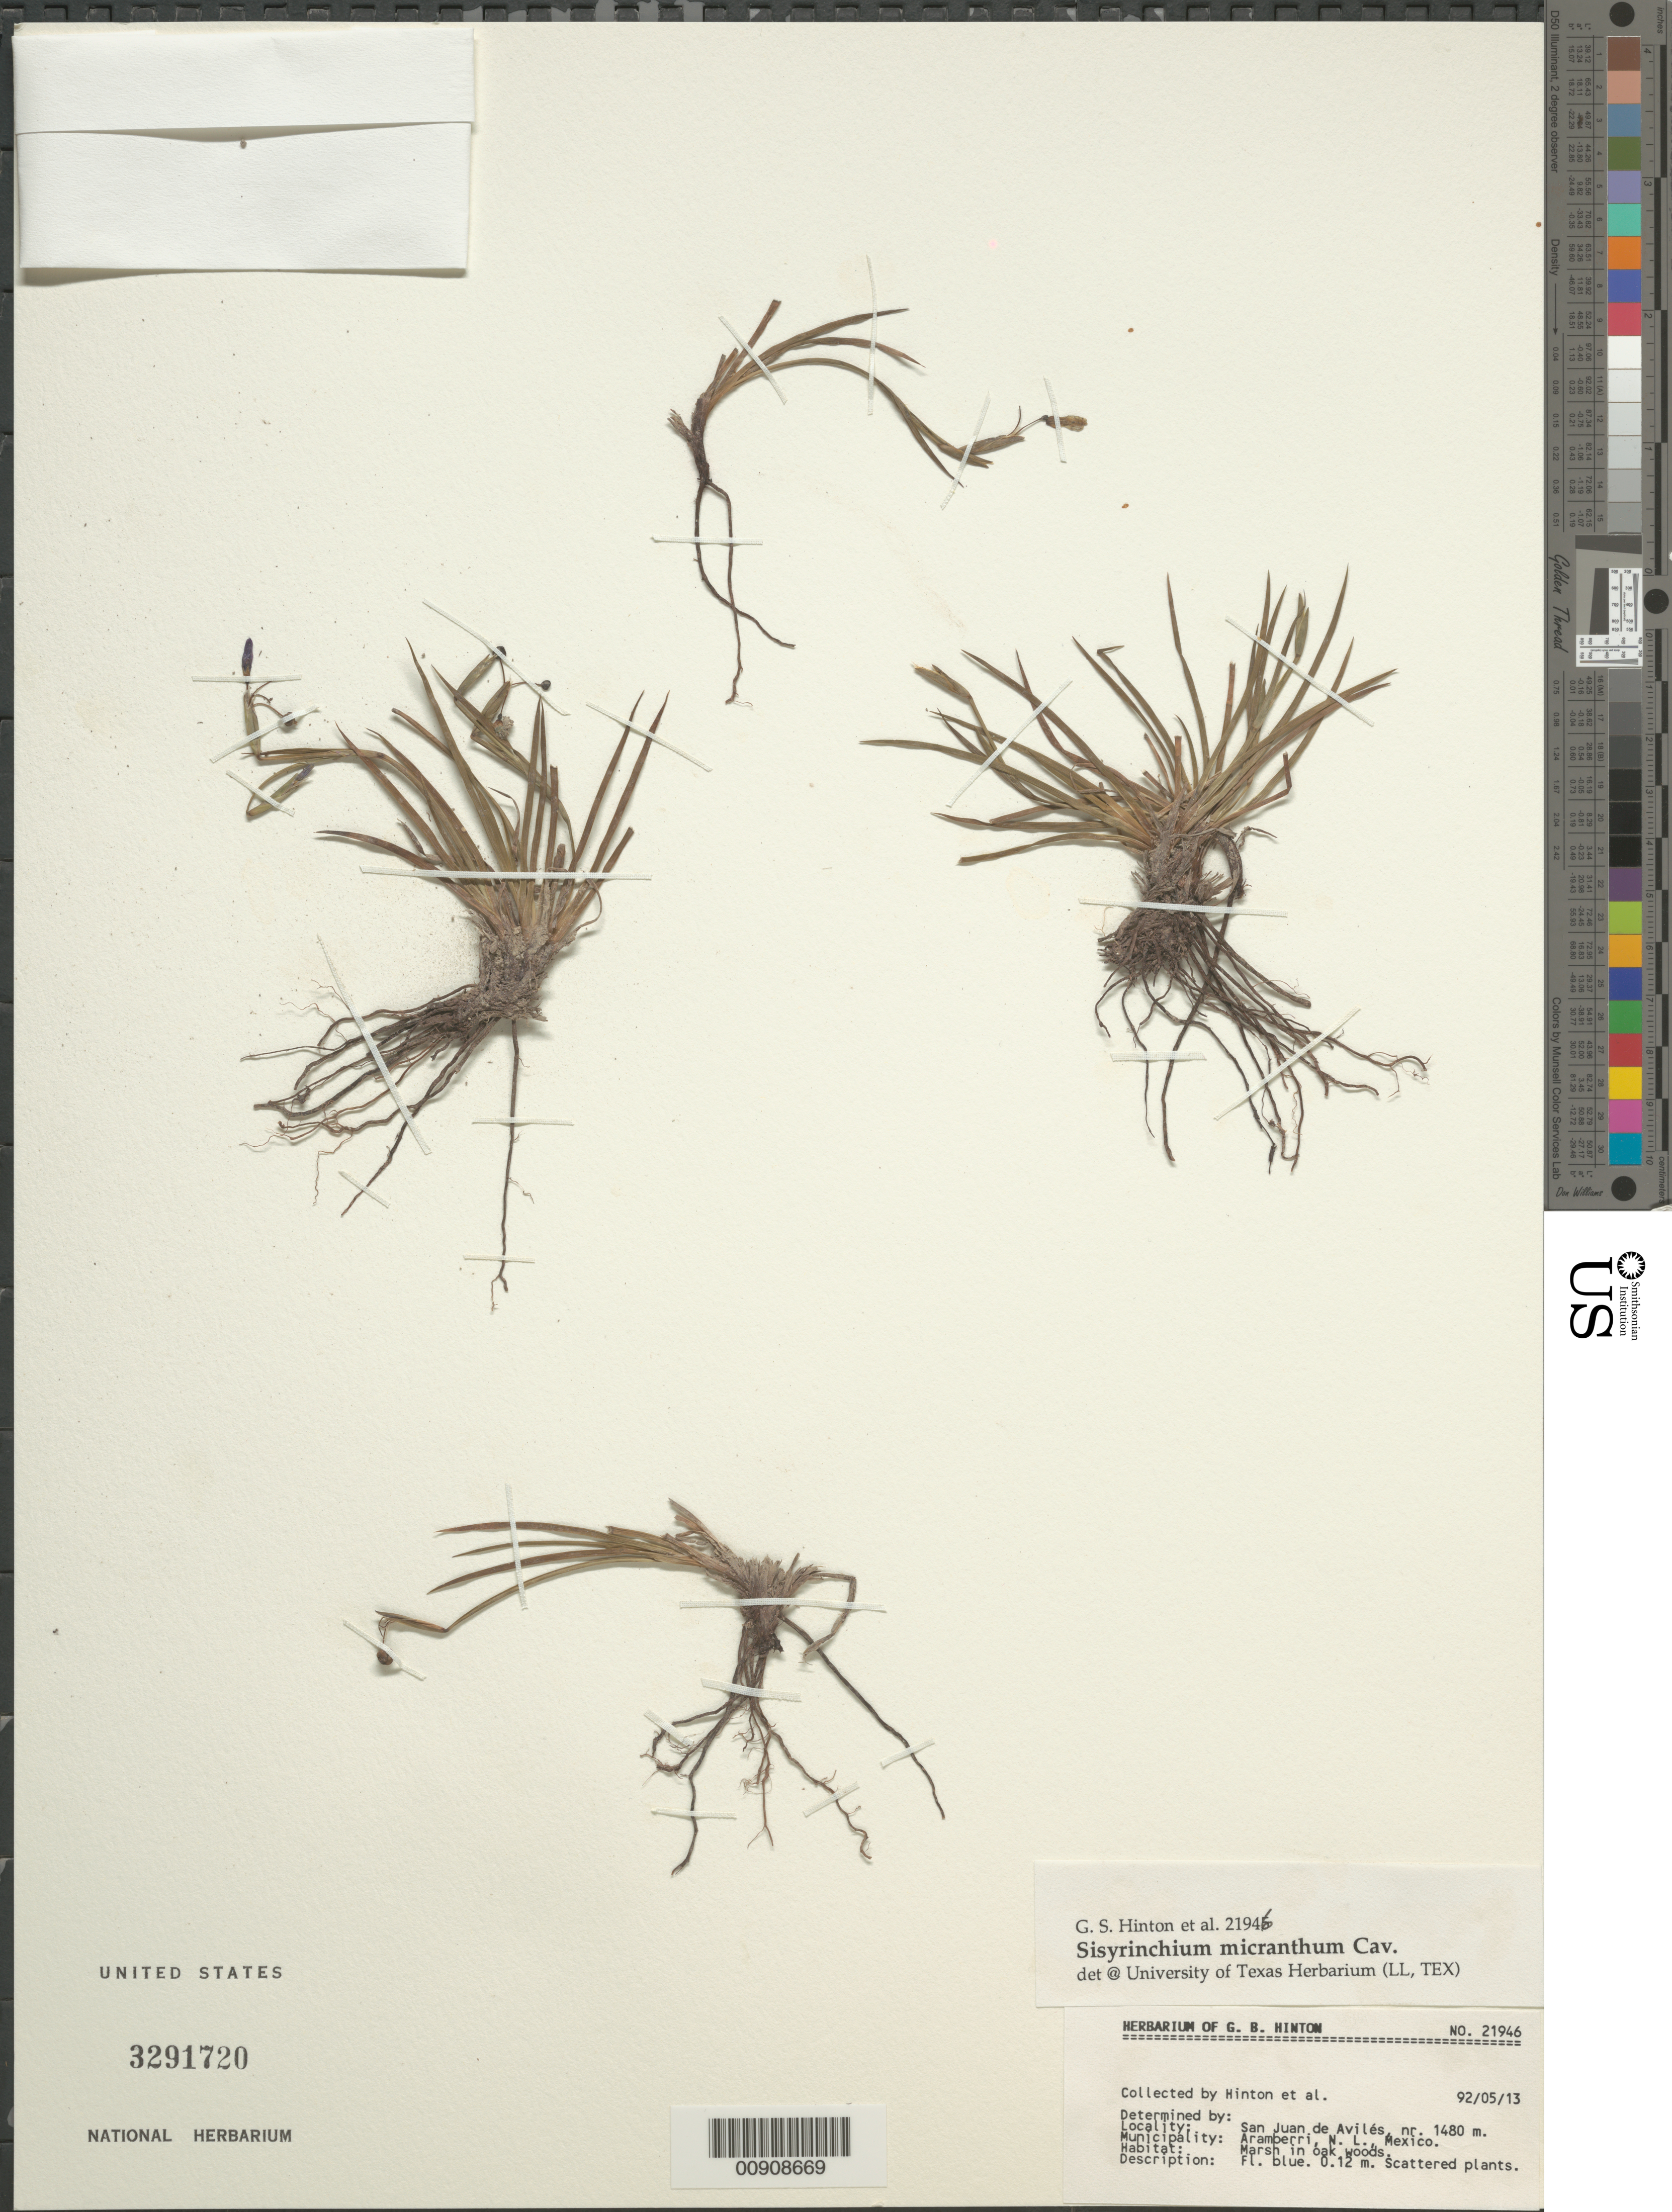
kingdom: Plantae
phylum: Tracheophyta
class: Liliopsida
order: Asparagales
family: Iridaceae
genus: Sisyrinchium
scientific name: Sisyrinchium micranthum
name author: Cav.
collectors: G. B. Hinton & et al.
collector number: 21946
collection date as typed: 13 May 1992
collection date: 1992-05-13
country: Mexico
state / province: Nuevo León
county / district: Aramberri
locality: San Juan de Avilés, Municipality Aramberri, N.L.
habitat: Marsh in oak woods.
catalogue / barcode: US 3291720